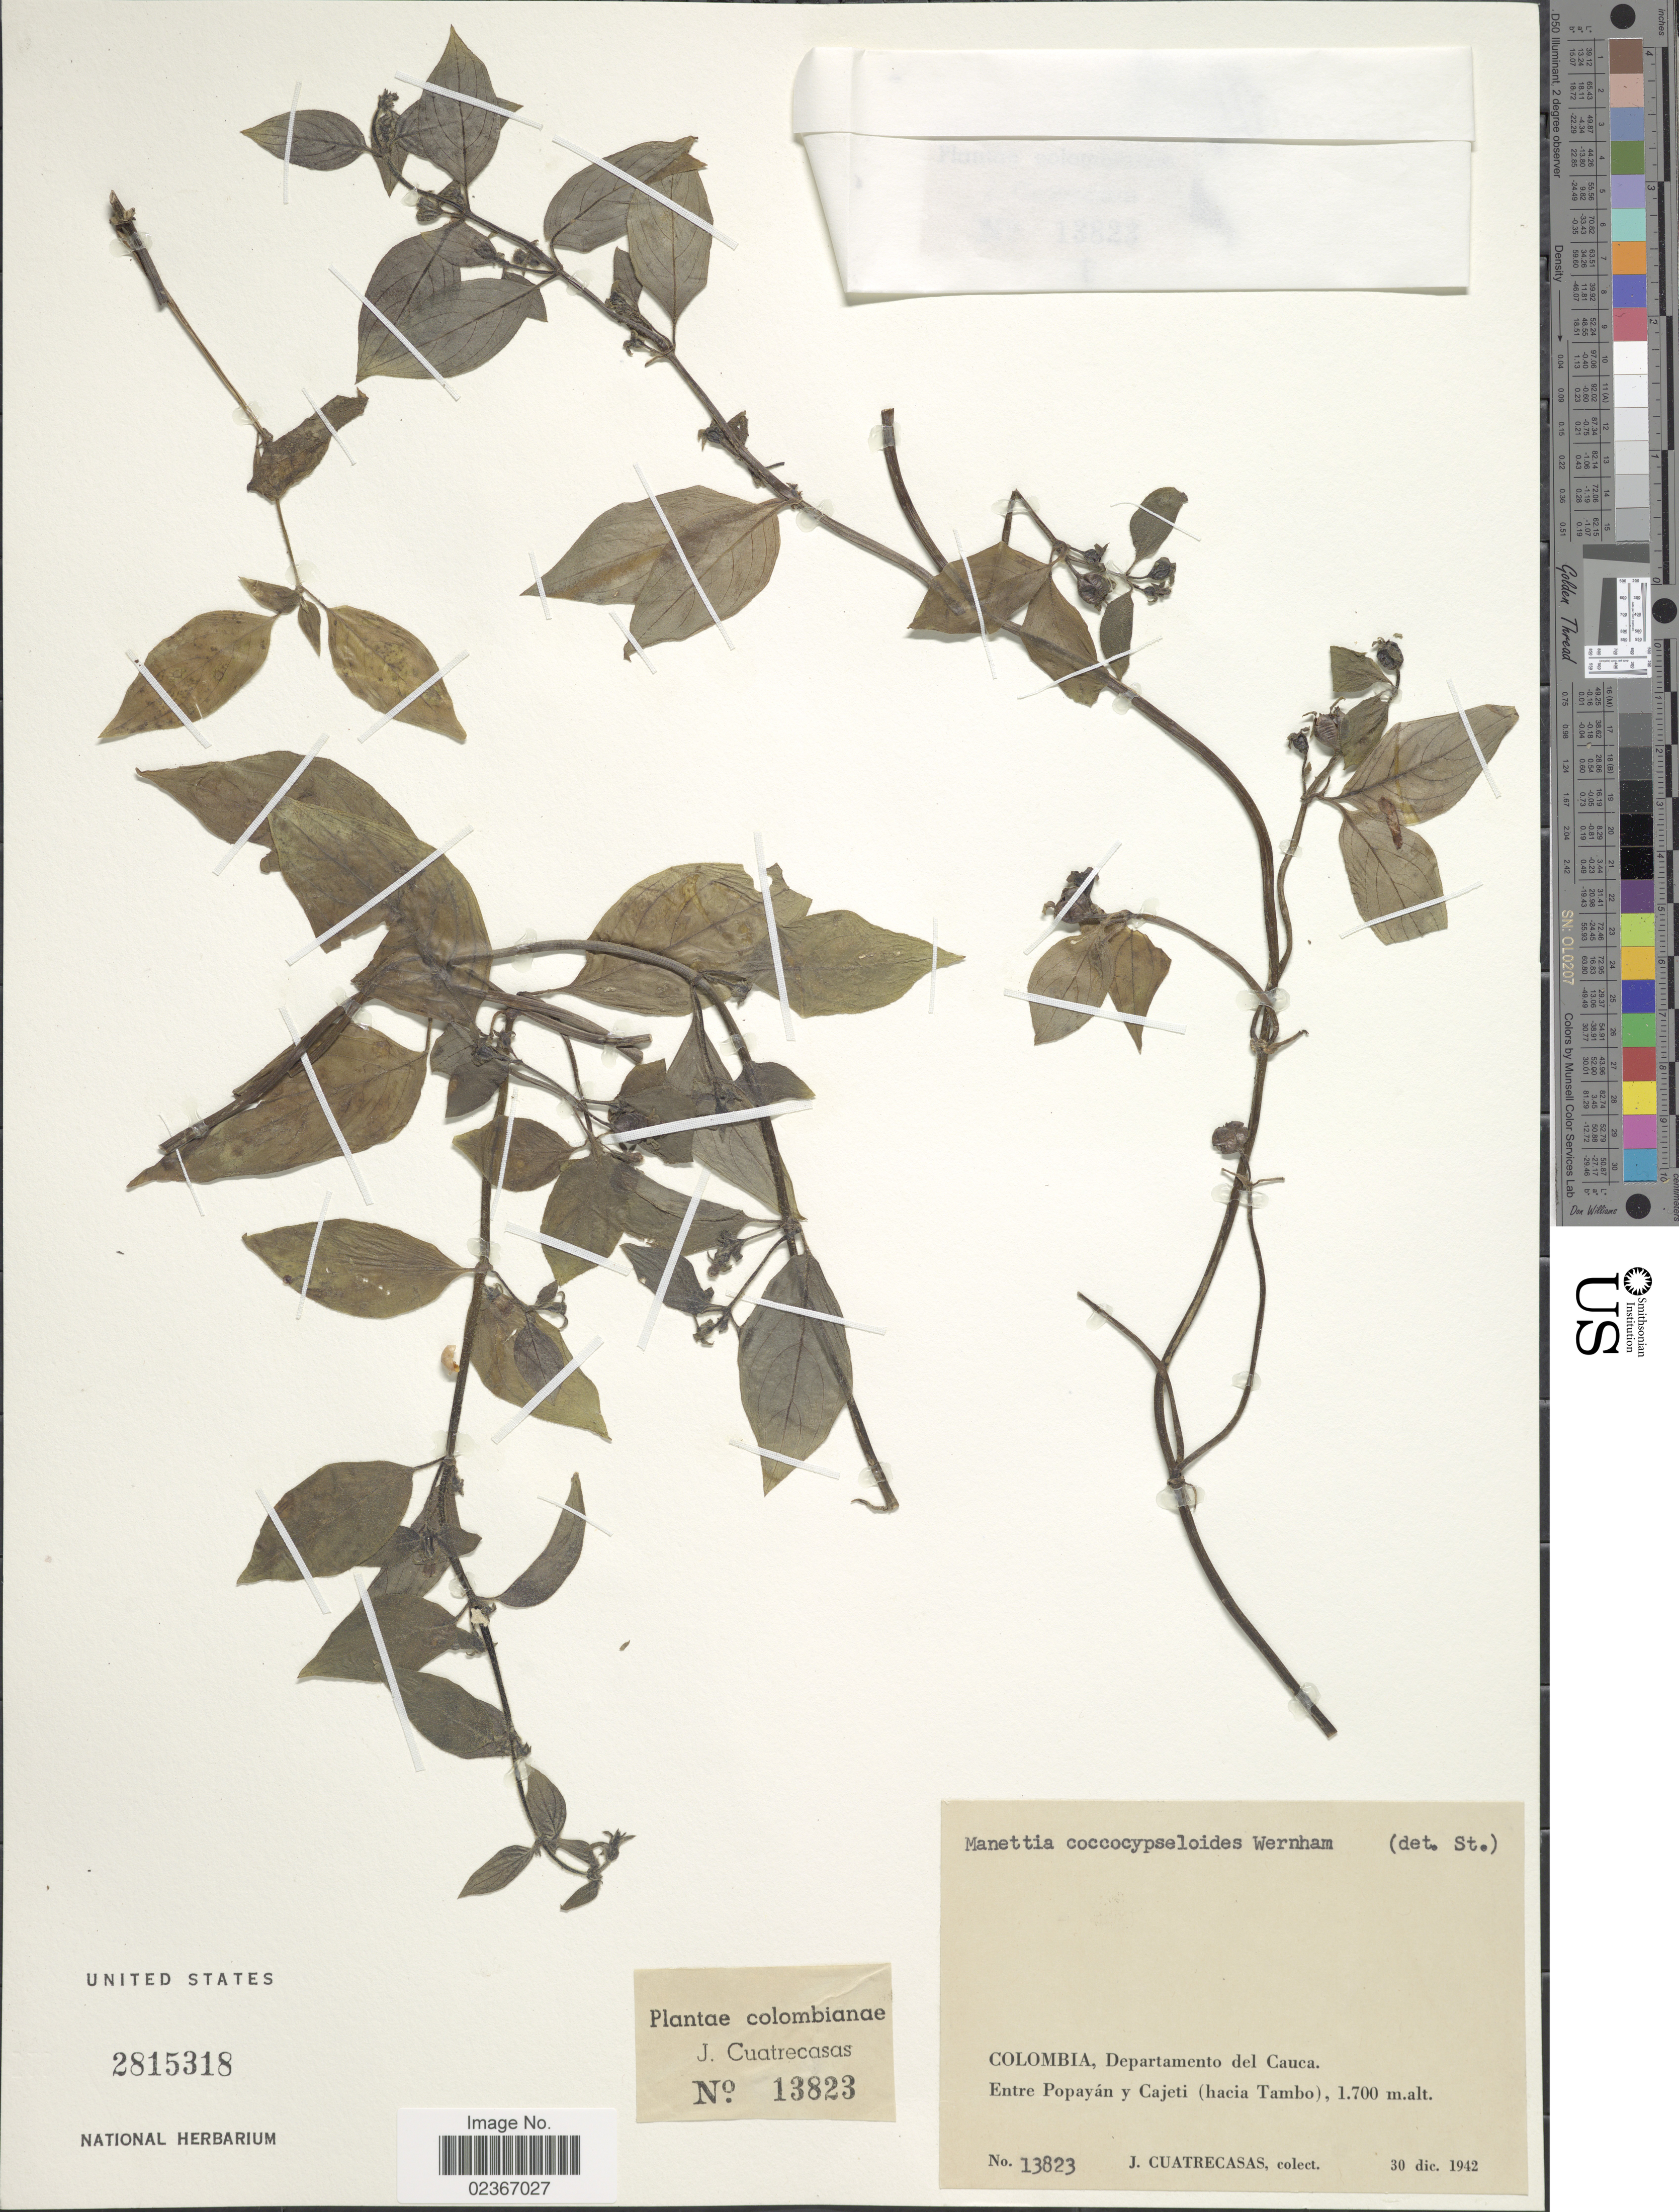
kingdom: Plantae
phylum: Tracheophyta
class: Magnoliopsida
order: Gentianales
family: Rubiaceae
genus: Manettia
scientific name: Manettia coccocypseloides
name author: Wernham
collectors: J. Cuatrecasas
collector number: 13823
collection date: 1942-12-30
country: Colombia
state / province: Cauca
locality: Departamento del Cauca. Entre Popayan y Cajeti (hacia Tambo)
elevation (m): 1700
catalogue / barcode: US 2815318